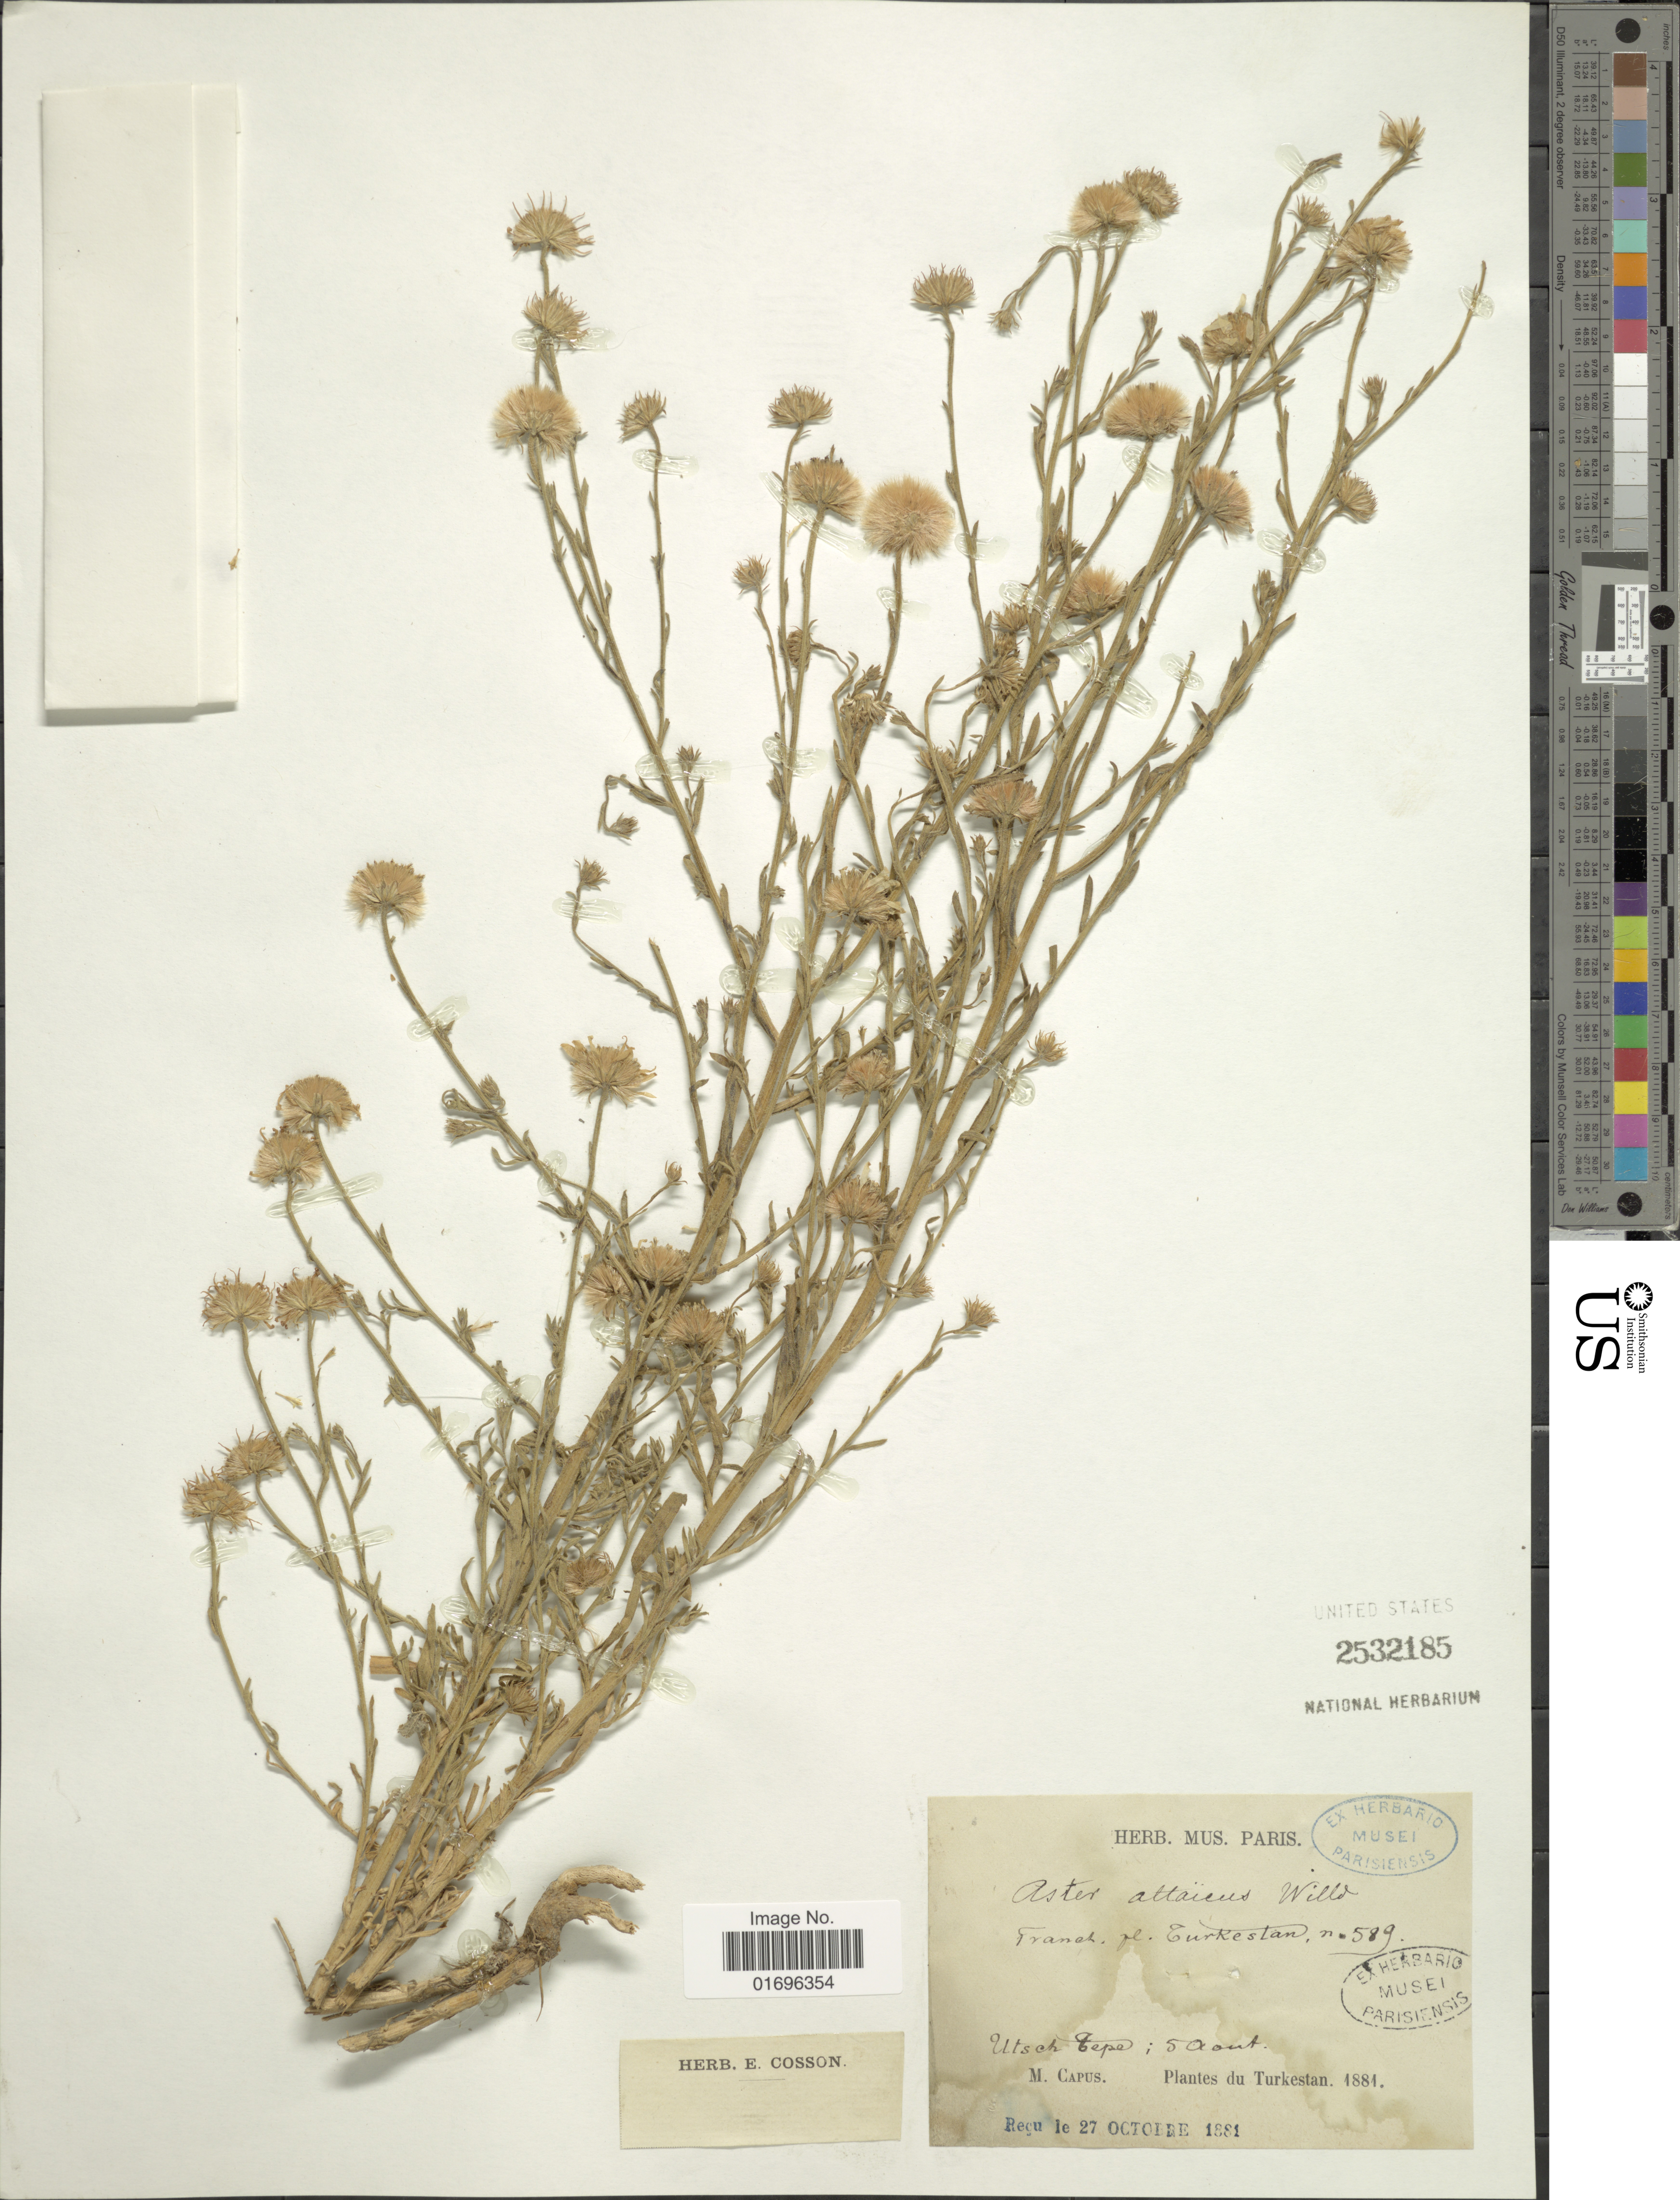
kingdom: Plantae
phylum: Tracheophyta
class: Magnoliopsida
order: Asterales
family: Asteraceae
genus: Aster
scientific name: Aster altaicus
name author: Willd.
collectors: M. Capus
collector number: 589?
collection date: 1881-08-05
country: Turkmenistan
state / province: Lebap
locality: Franch. fl. Eurkeslan, Utsch Cepe, Turkestan.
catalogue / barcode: US 2532185